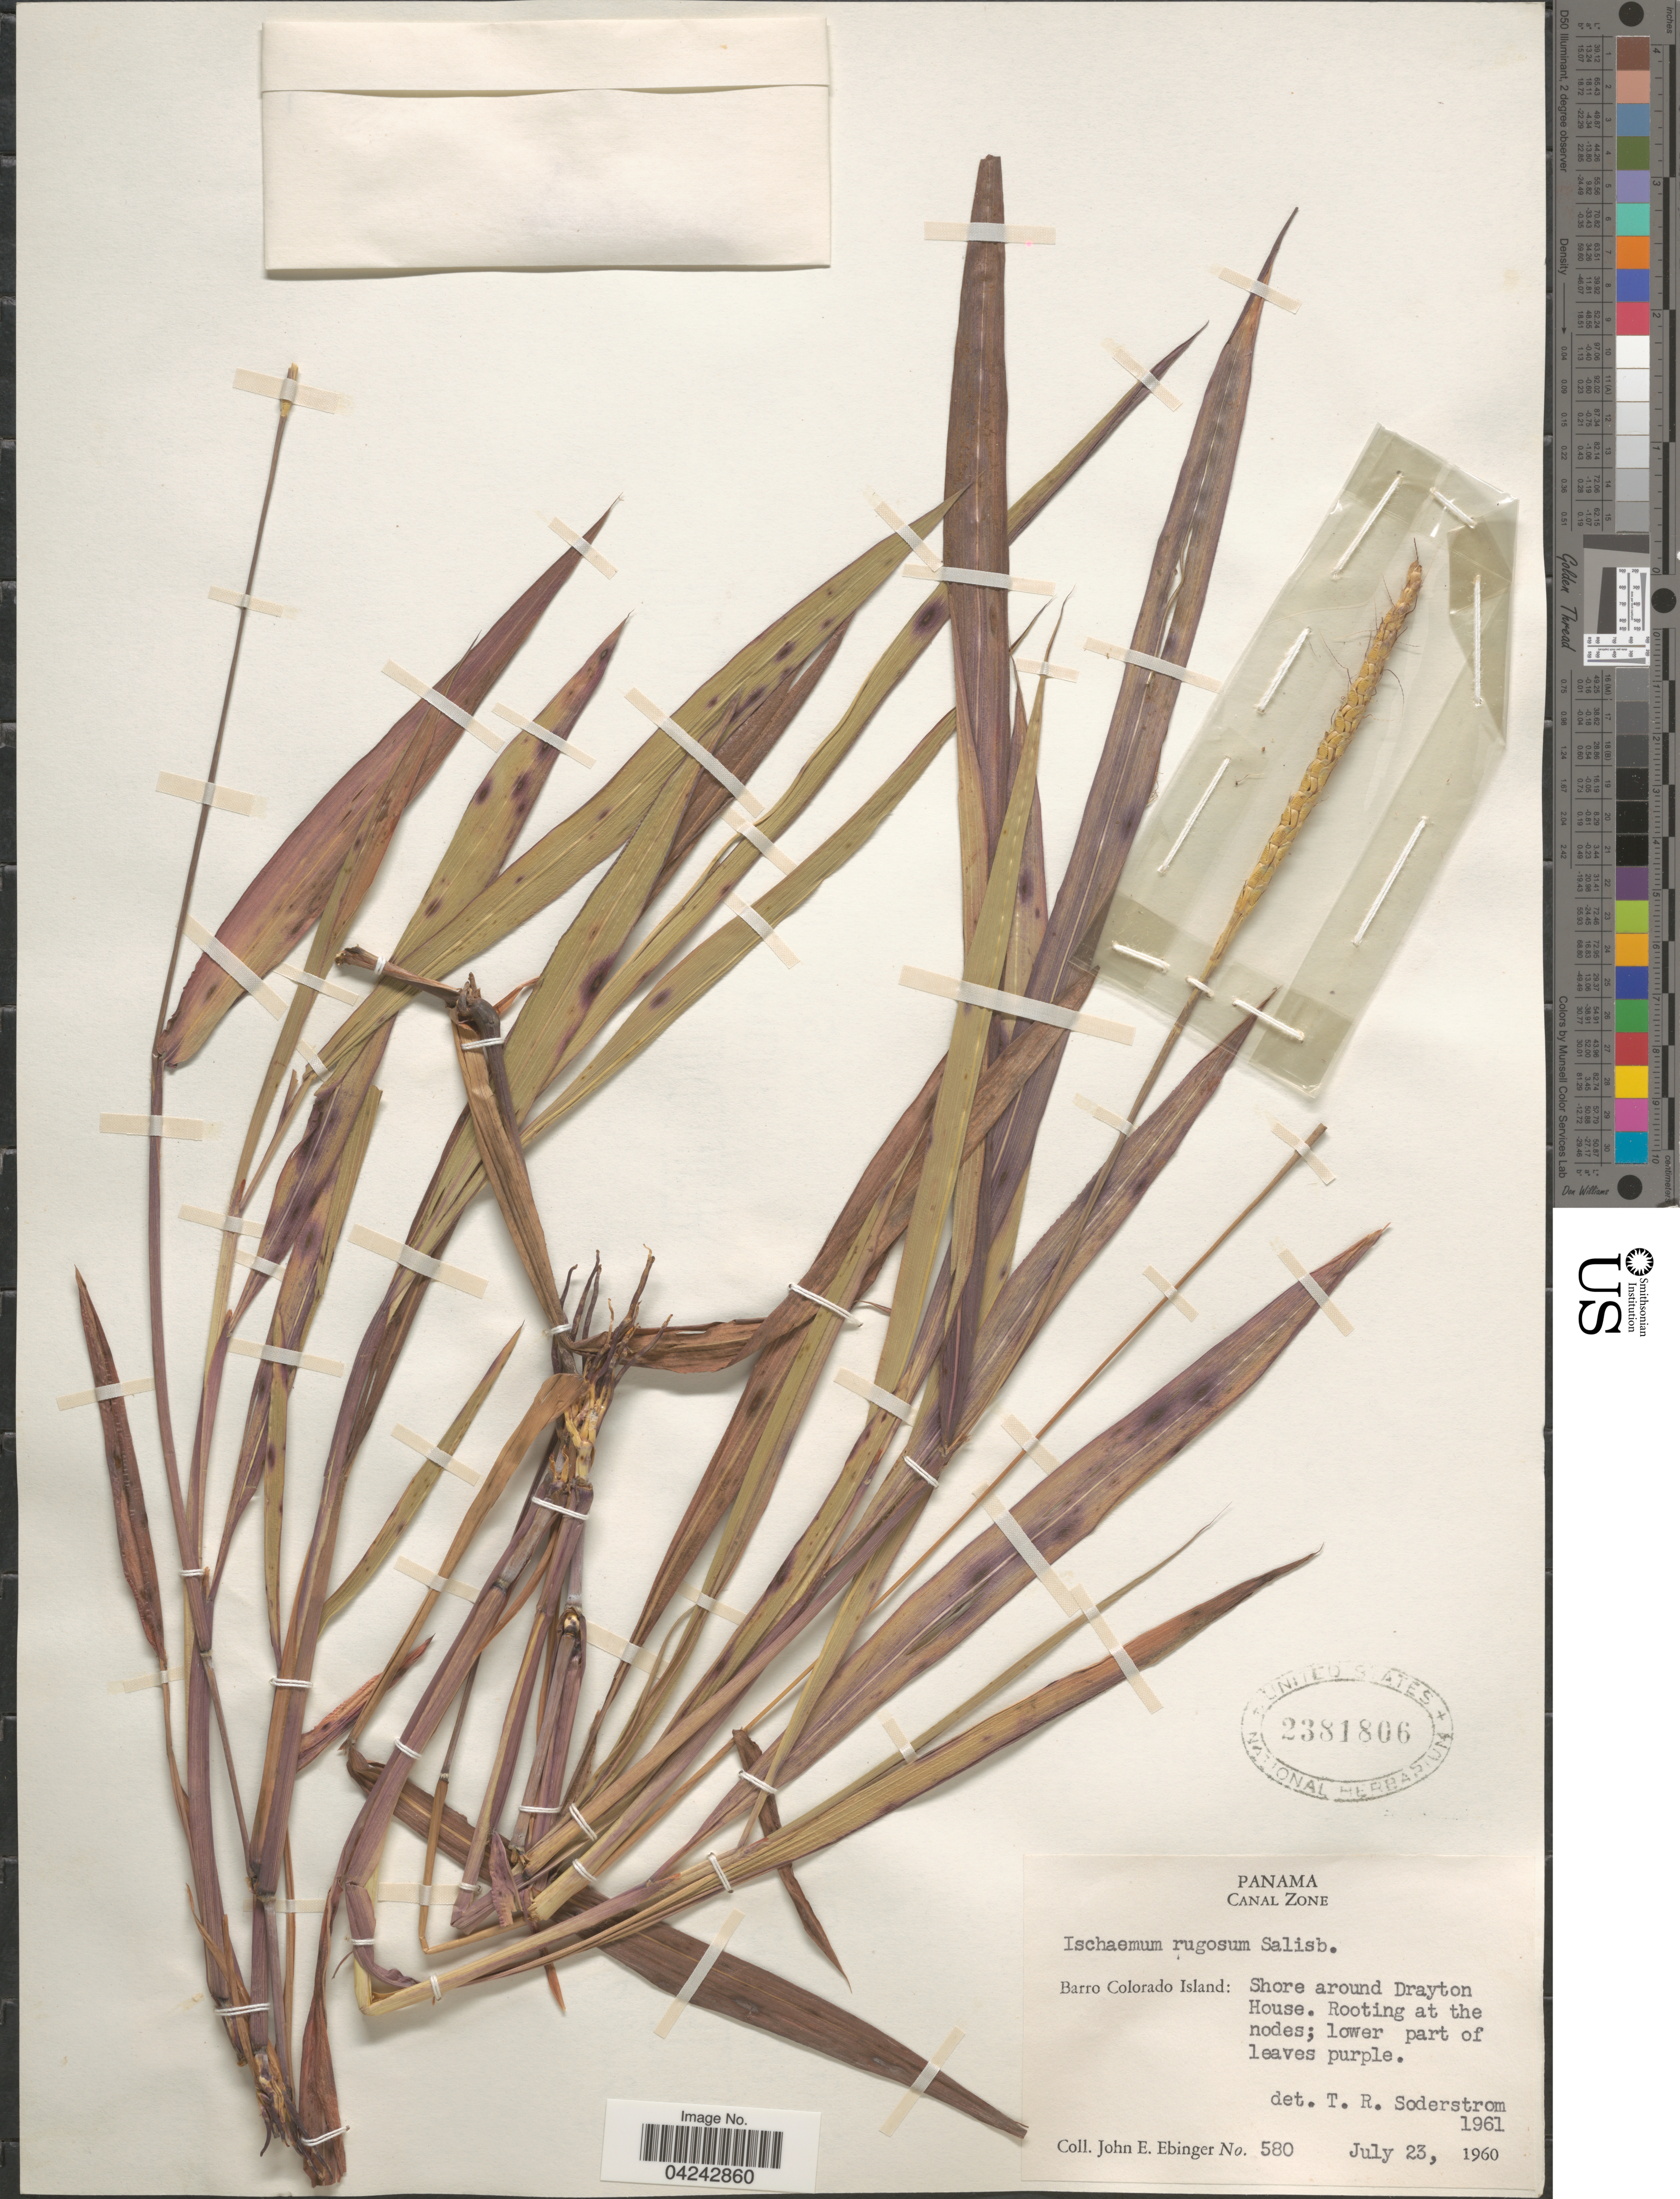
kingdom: Plantae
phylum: Tracheophyta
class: Liliopsida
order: Poales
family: Poaceae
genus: Ischaemum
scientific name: Ischaemum rugosum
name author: Salisb.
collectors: J. Ebinger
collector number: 580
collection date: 1960-07-23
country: Panama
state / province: Panamá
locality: Canal Zone. Barro Colorado Island: Shore around Drayton House.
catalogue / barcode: US 2381806